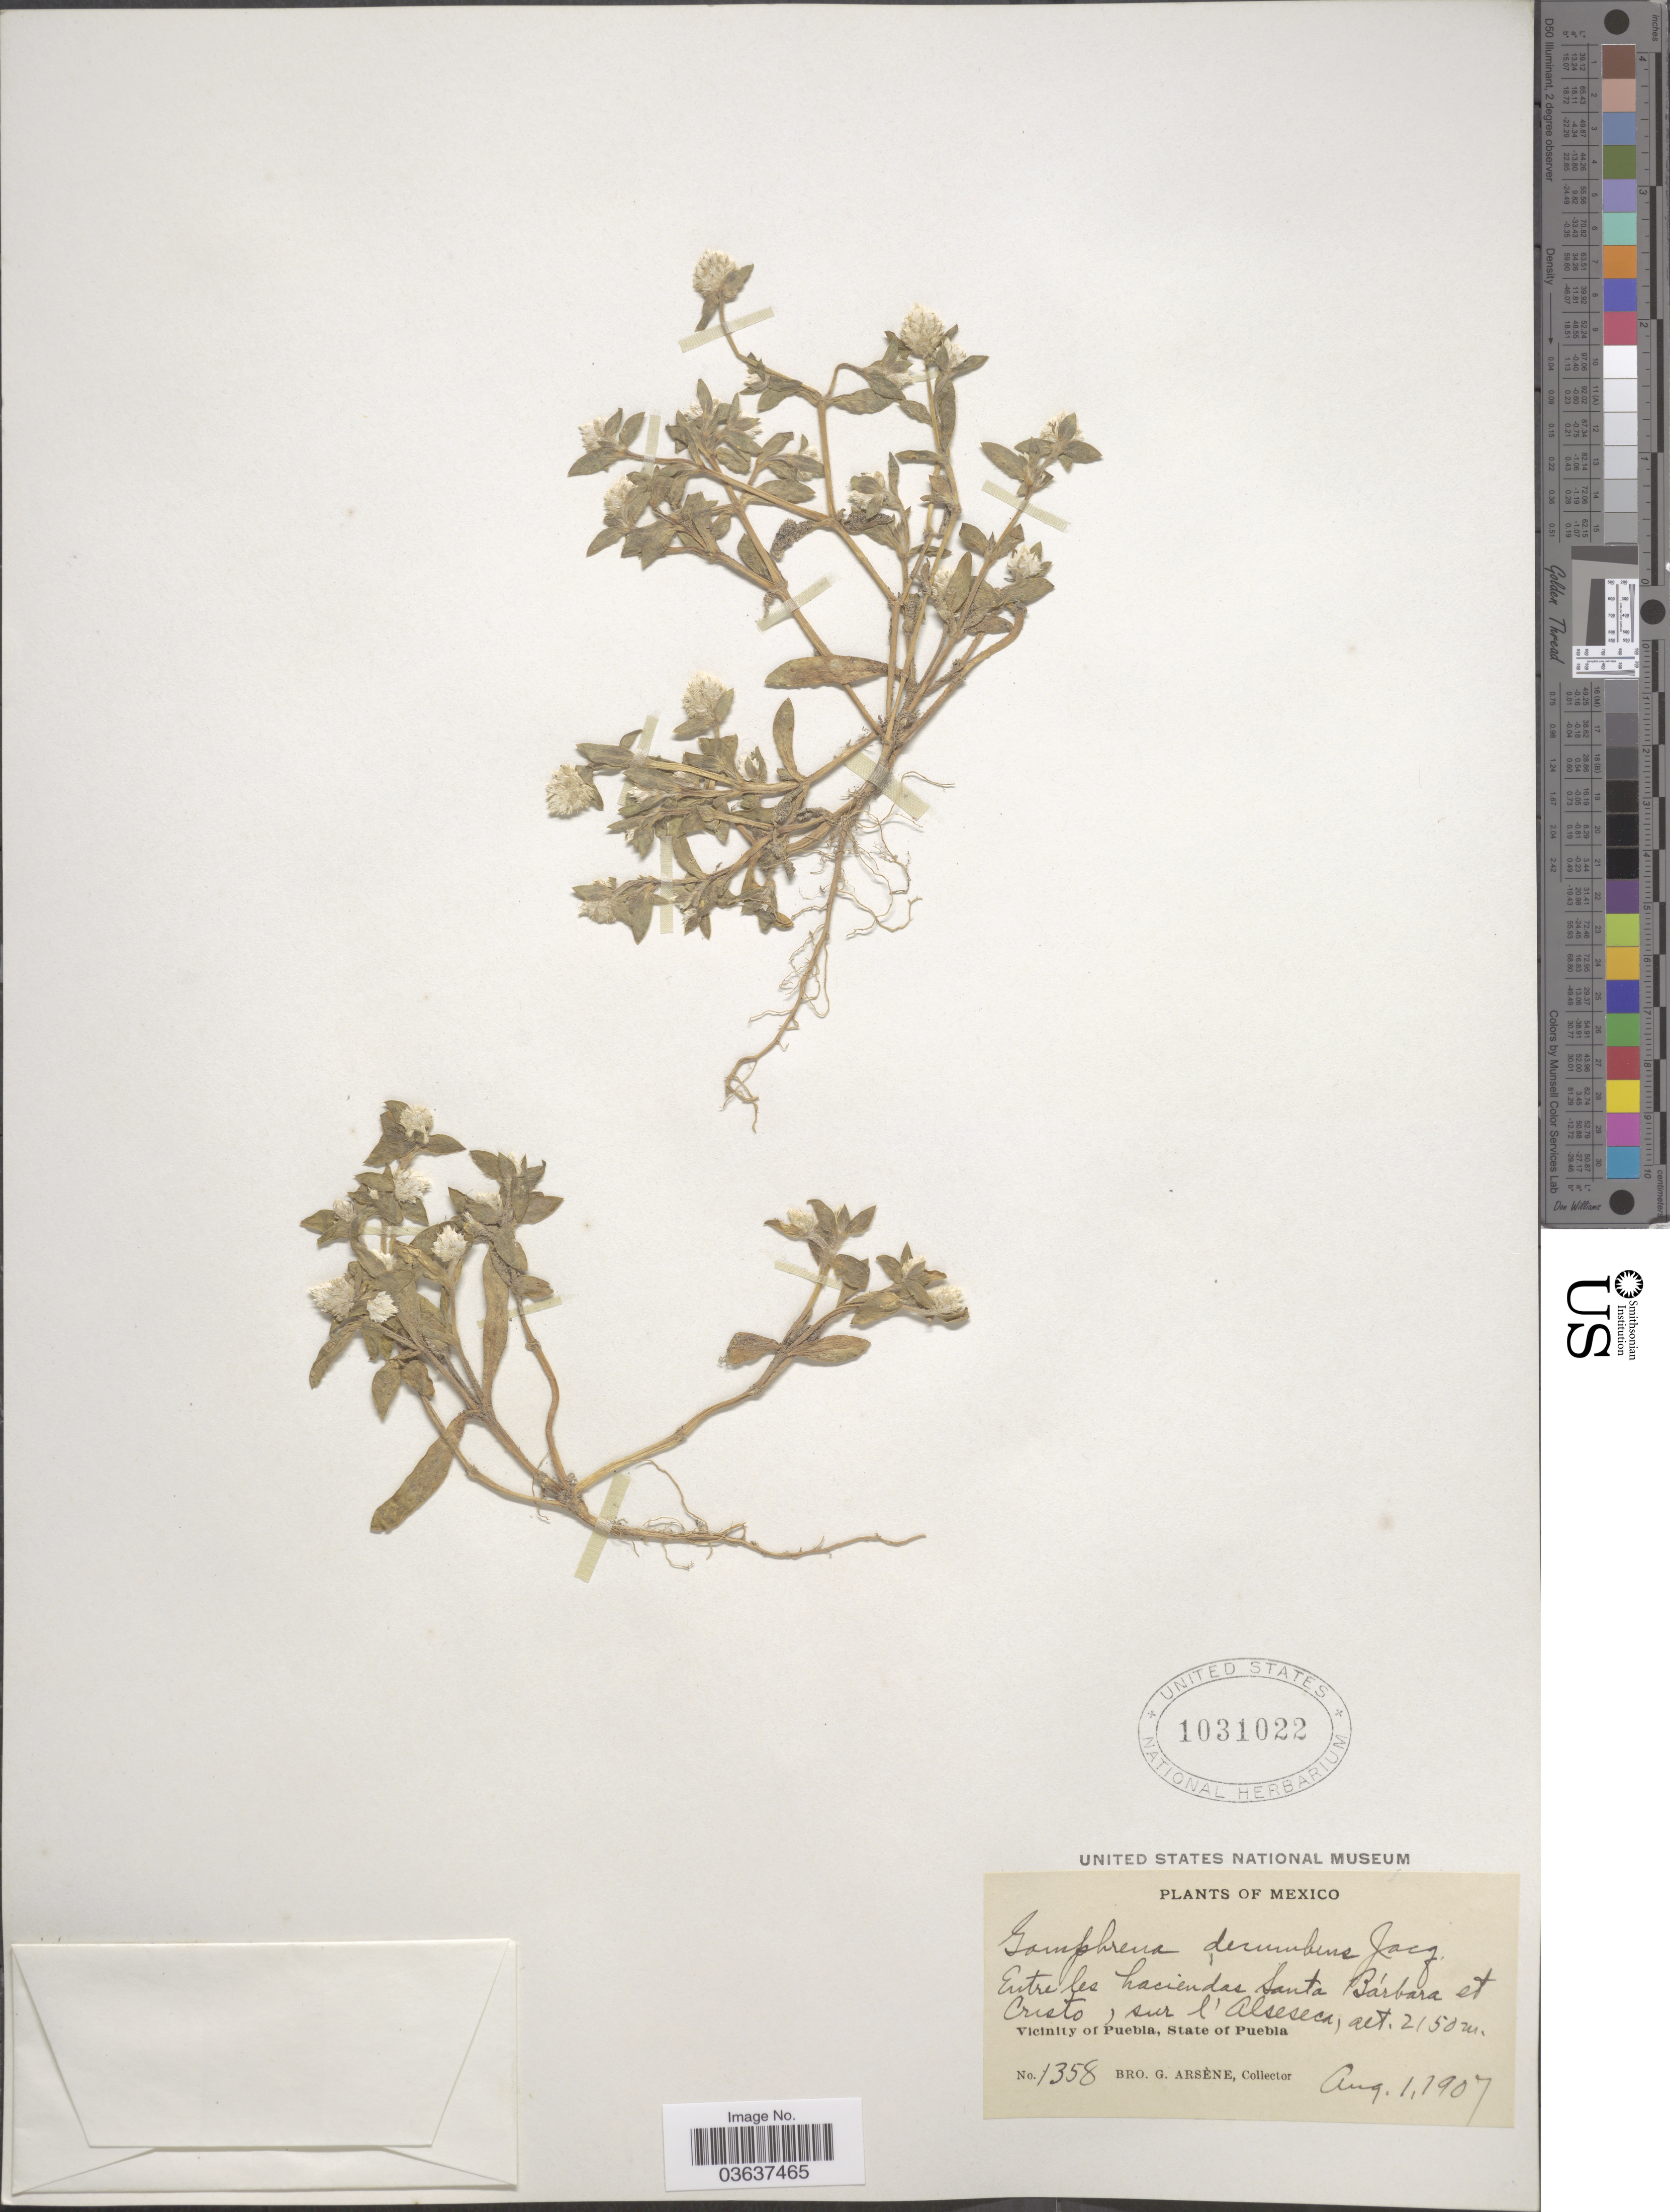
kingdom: Plantae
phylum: Tracheophyta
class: Magnoliopsida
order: Caryophyllales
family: Amaranthaceae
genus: Gomphrena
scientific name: Gomphrena decumbens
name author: Jacq.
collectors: Bro. G. Arsène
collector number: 1358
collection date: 1907-08-01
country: Mexico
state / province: Puebla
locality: Entre les haciendas Santa Bárbara et Cristo, sur l'Alseseca. Vicinity of Puebla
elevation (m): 2150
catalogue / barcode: US 1031022